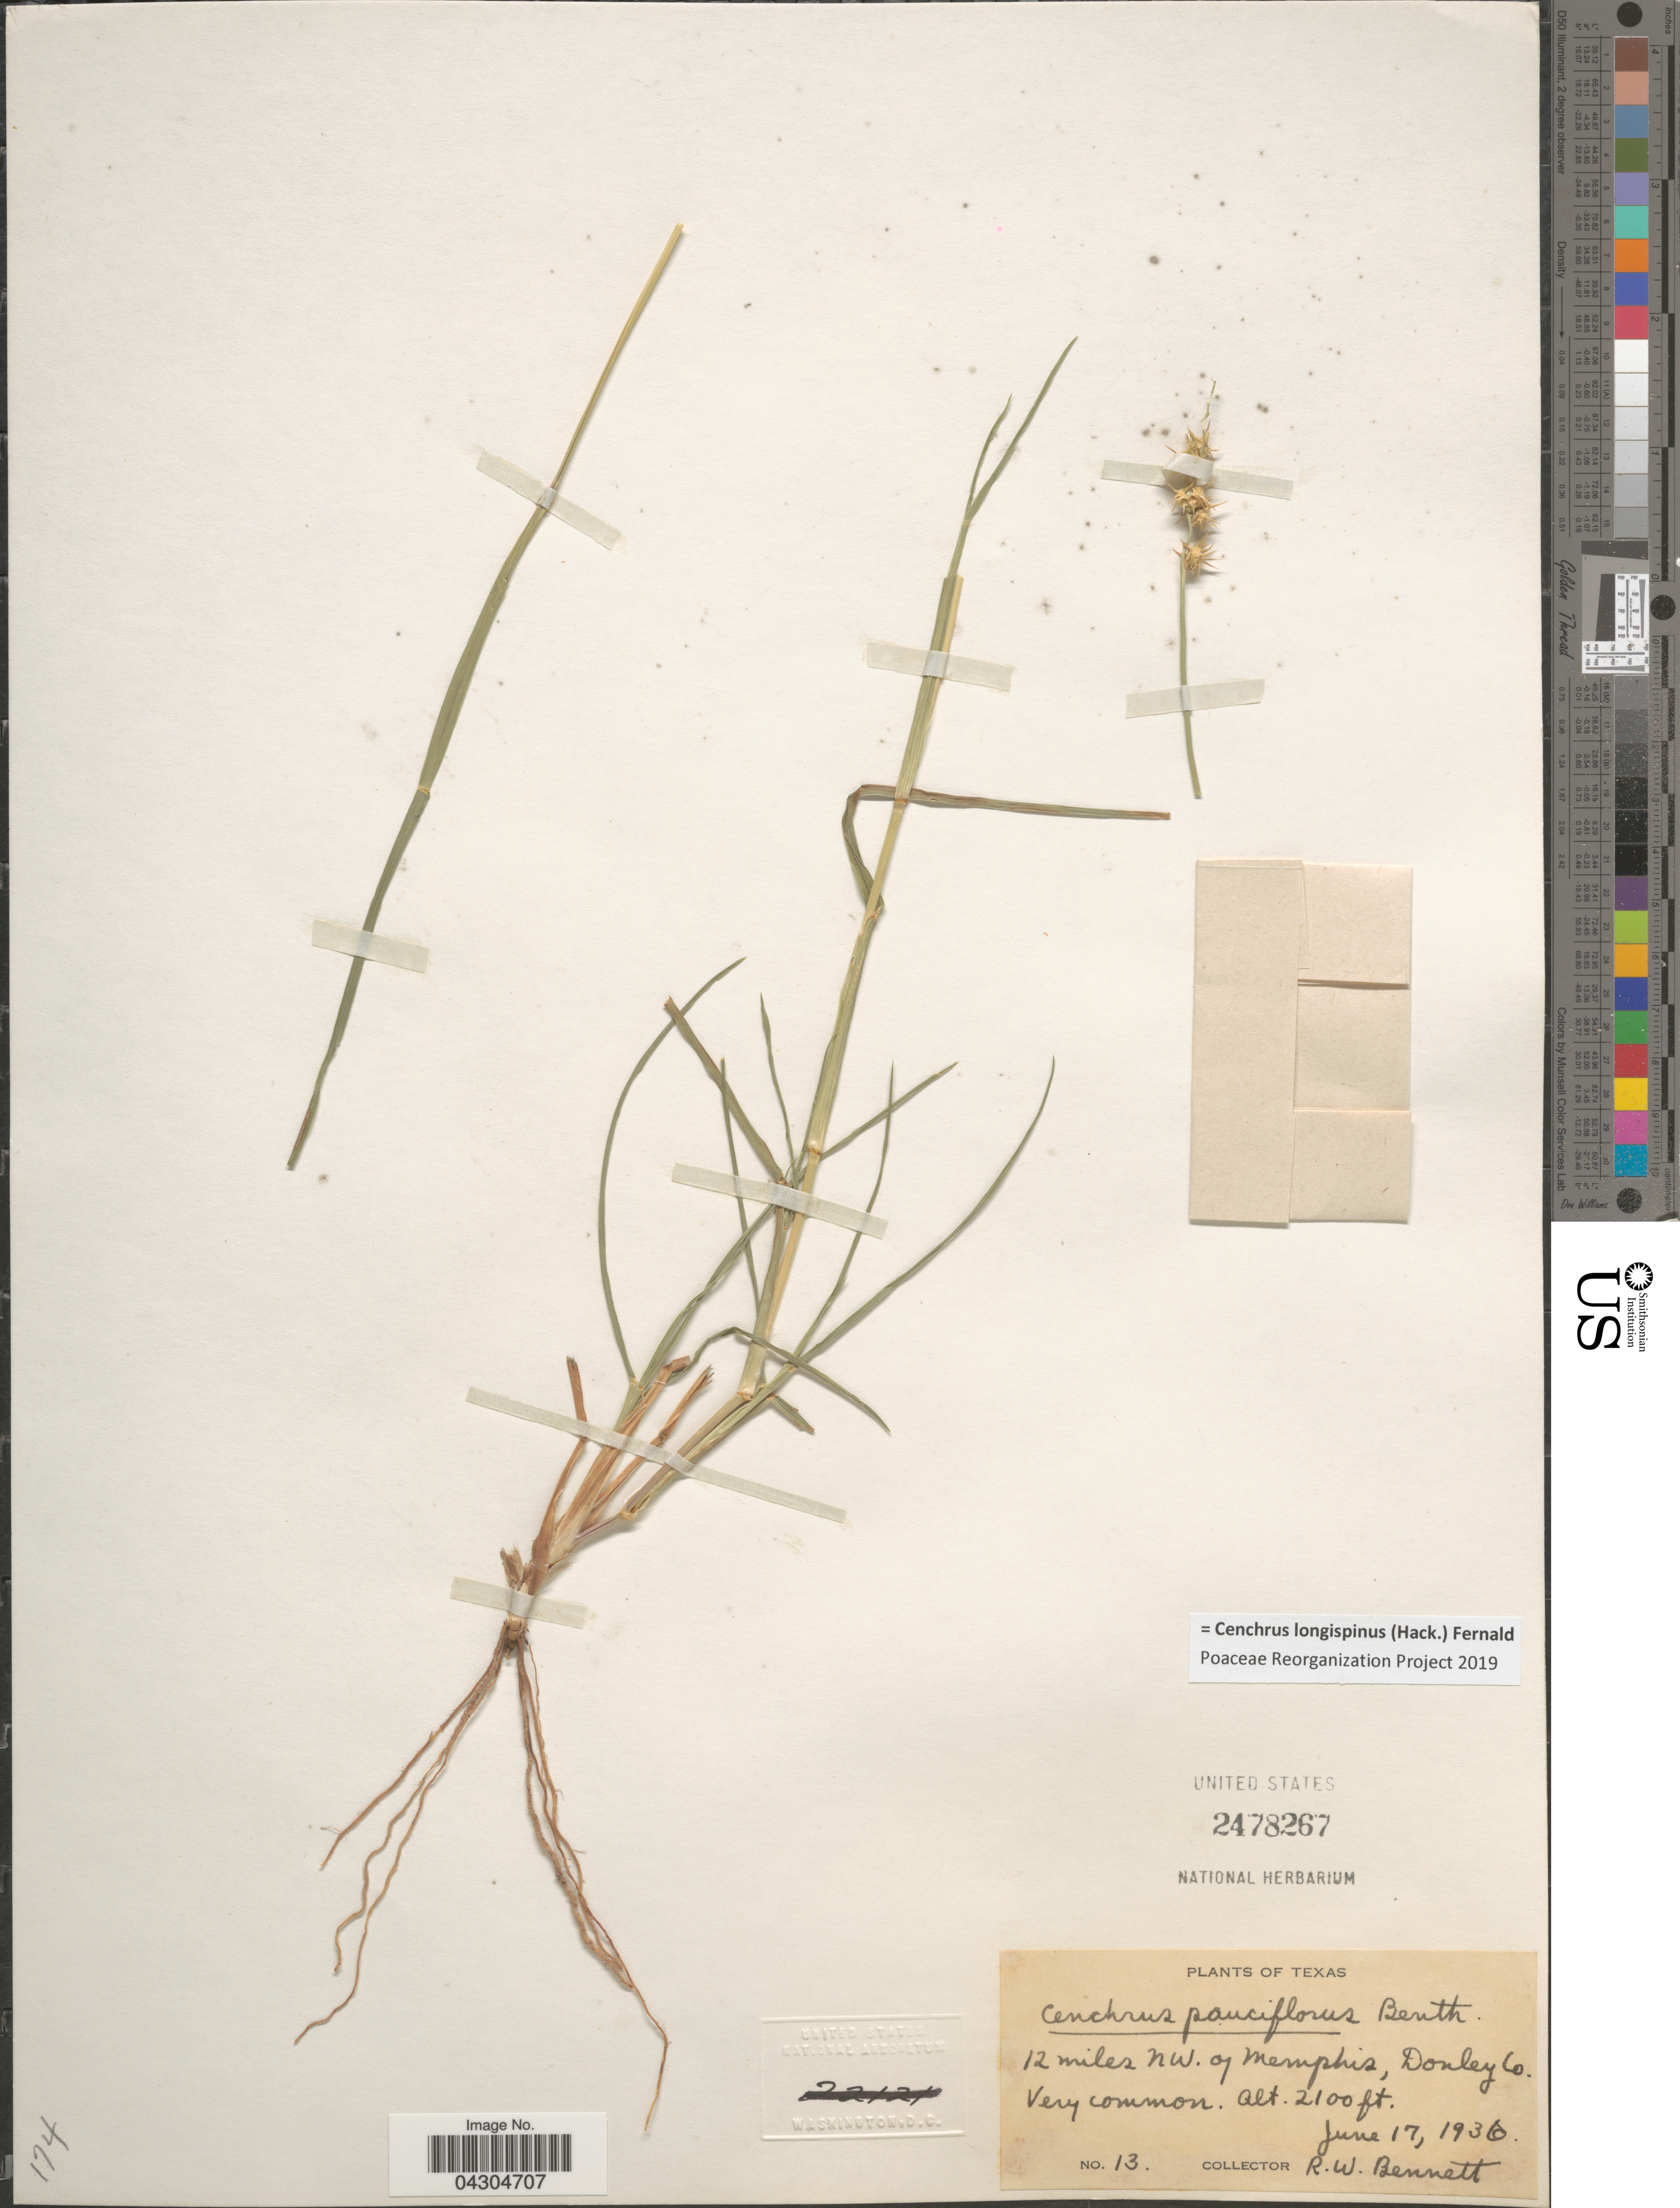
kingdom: Plantae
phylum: Tracheophyta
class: Liliopsida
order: Poales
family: Poaceae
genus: Cenchrus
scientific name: Cenchrus longispinus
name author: (Hack.) Fernald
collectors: R. W. Bennett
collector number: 13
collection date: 1930-06-17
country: United States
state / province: Texas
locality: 12 miles NW. of Memphis, Donley Co.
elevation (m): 640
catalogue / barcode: US 2478267